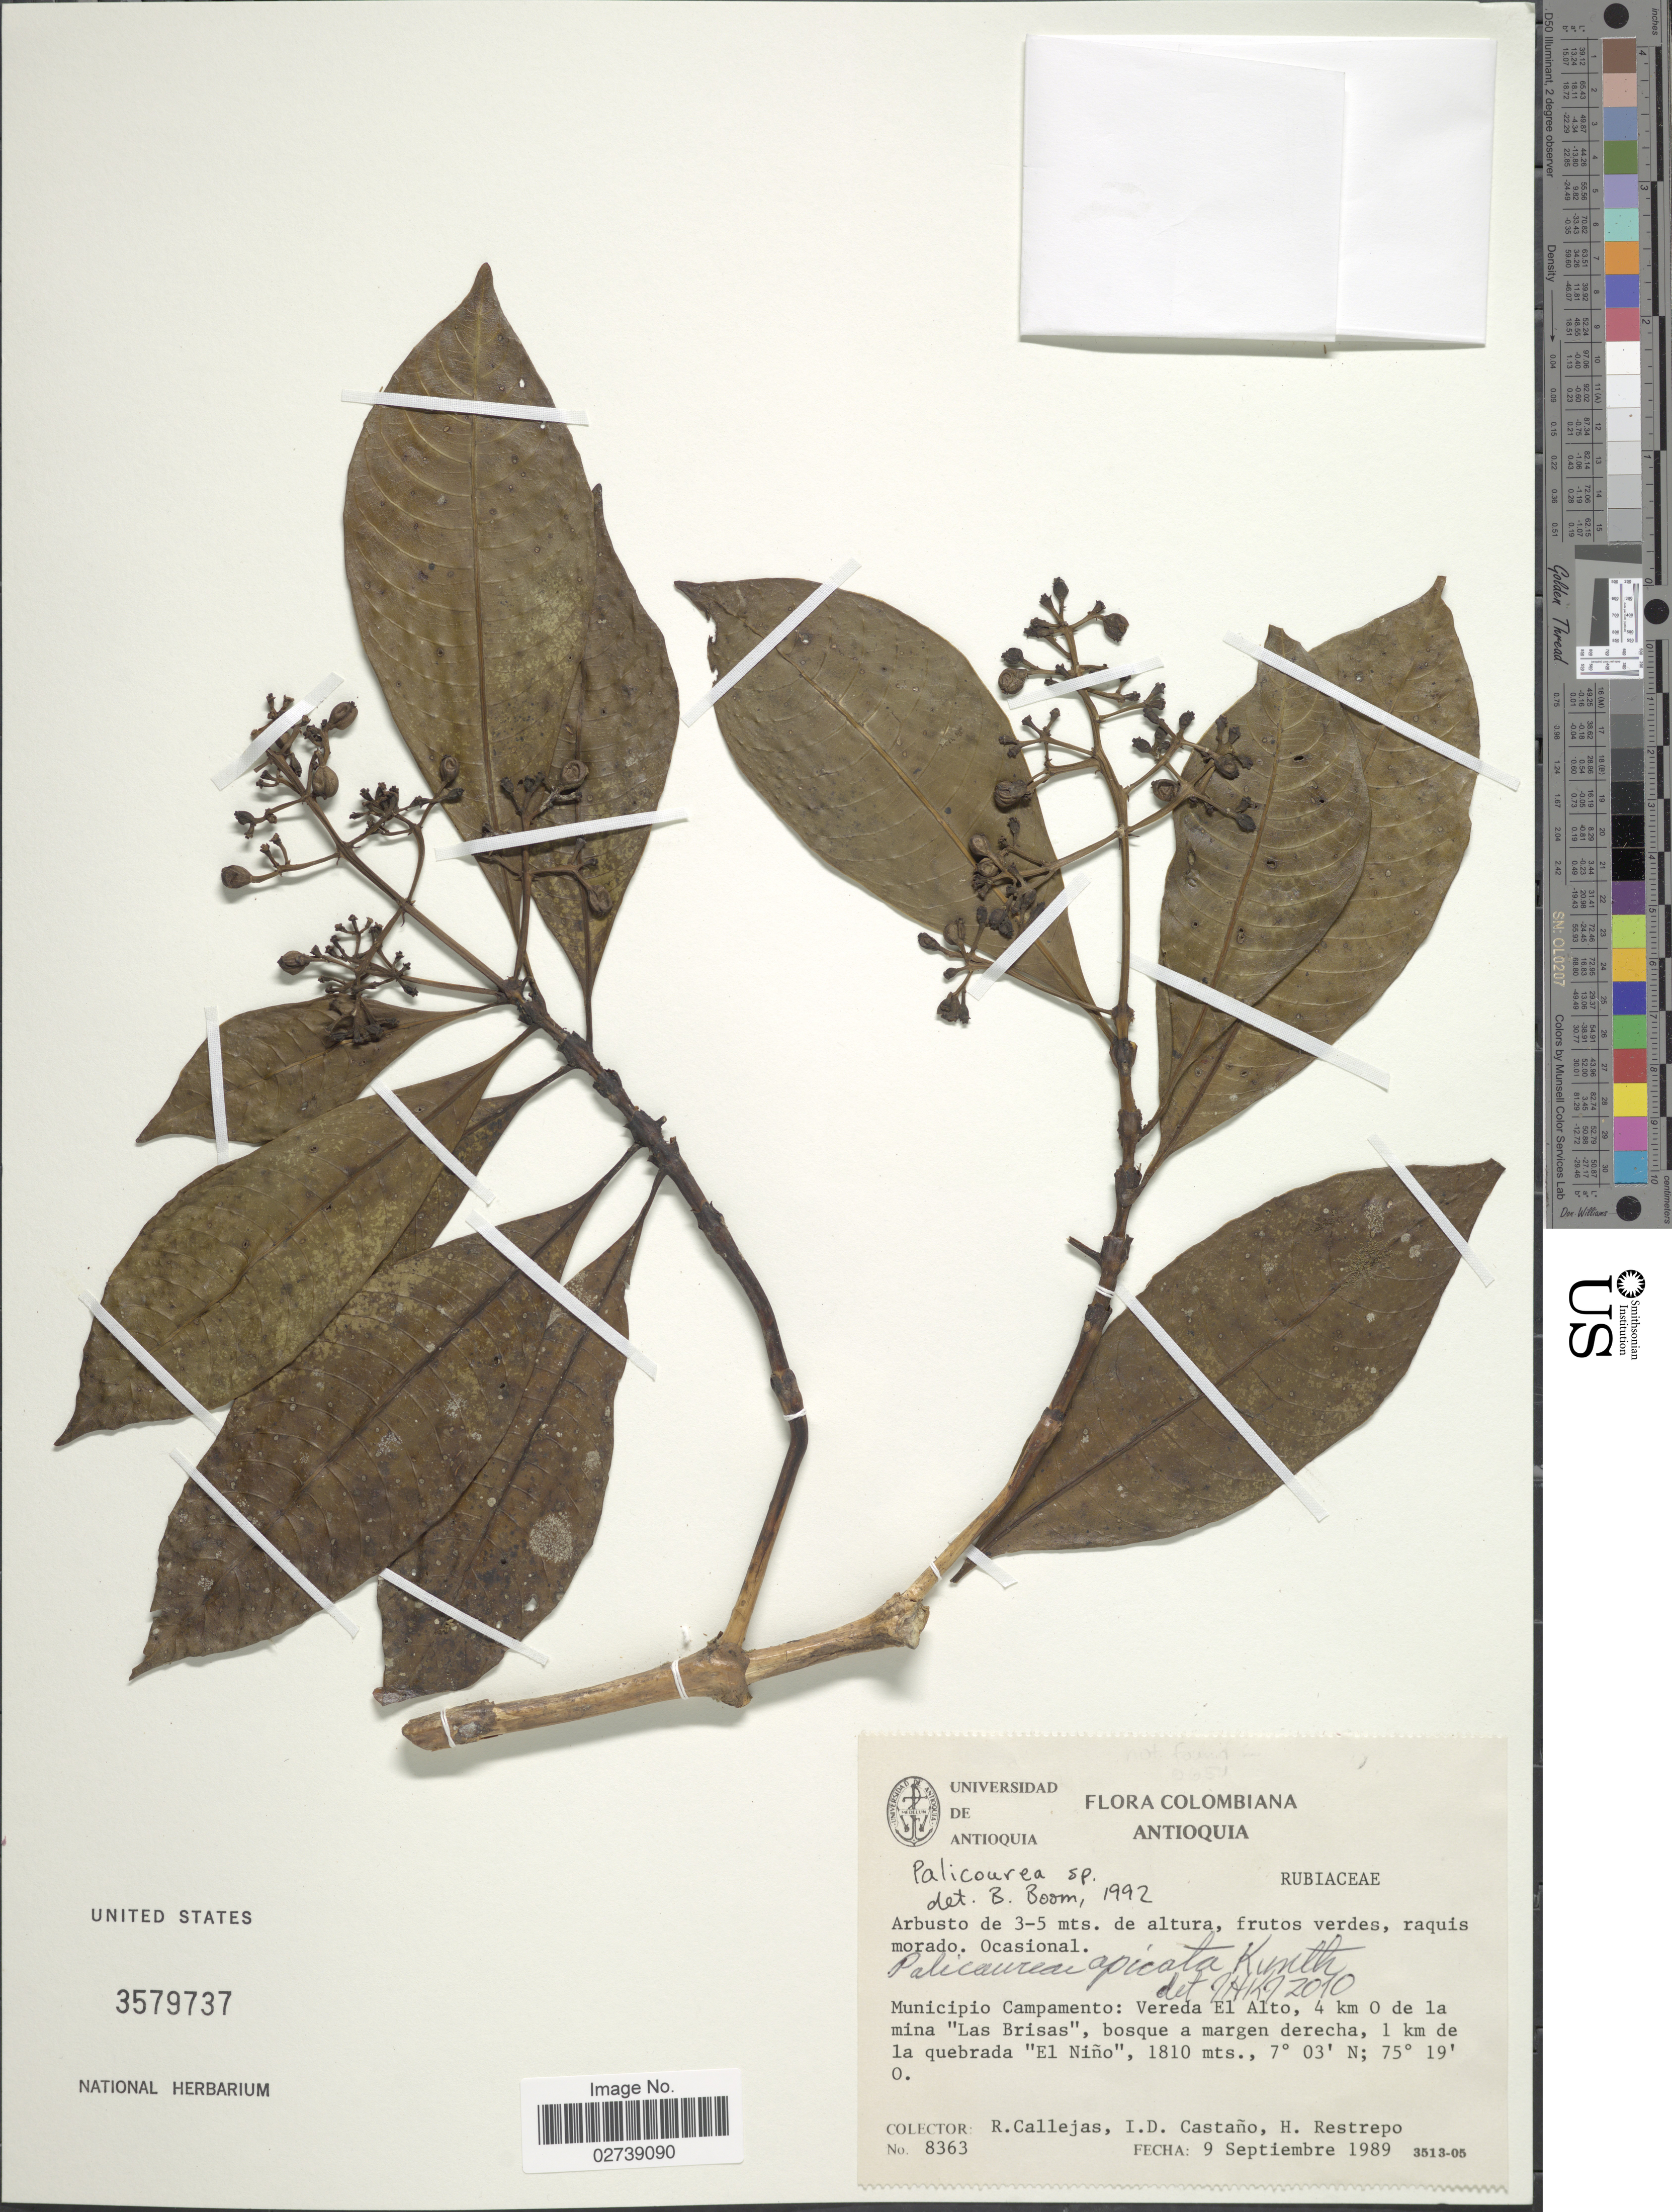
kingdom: Plantae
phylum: Tracheophyta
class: Magnoliopsida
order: Gentianales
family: Rubiaceae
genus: Palicourea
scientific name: Palicourea apicata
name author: Kunth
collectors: R. Callejas, I. Castaño & H. Restrepo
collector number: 8363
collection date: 1989-09-09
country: Colombia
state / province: Antioquia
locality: Municipio Campamento: Vereda EL Alto, 4 km O de la mina "Las Brisas", bosque a margen derecha, 1 km de la quebrada "El Nino".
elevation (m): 1810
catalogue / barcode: US 3579737